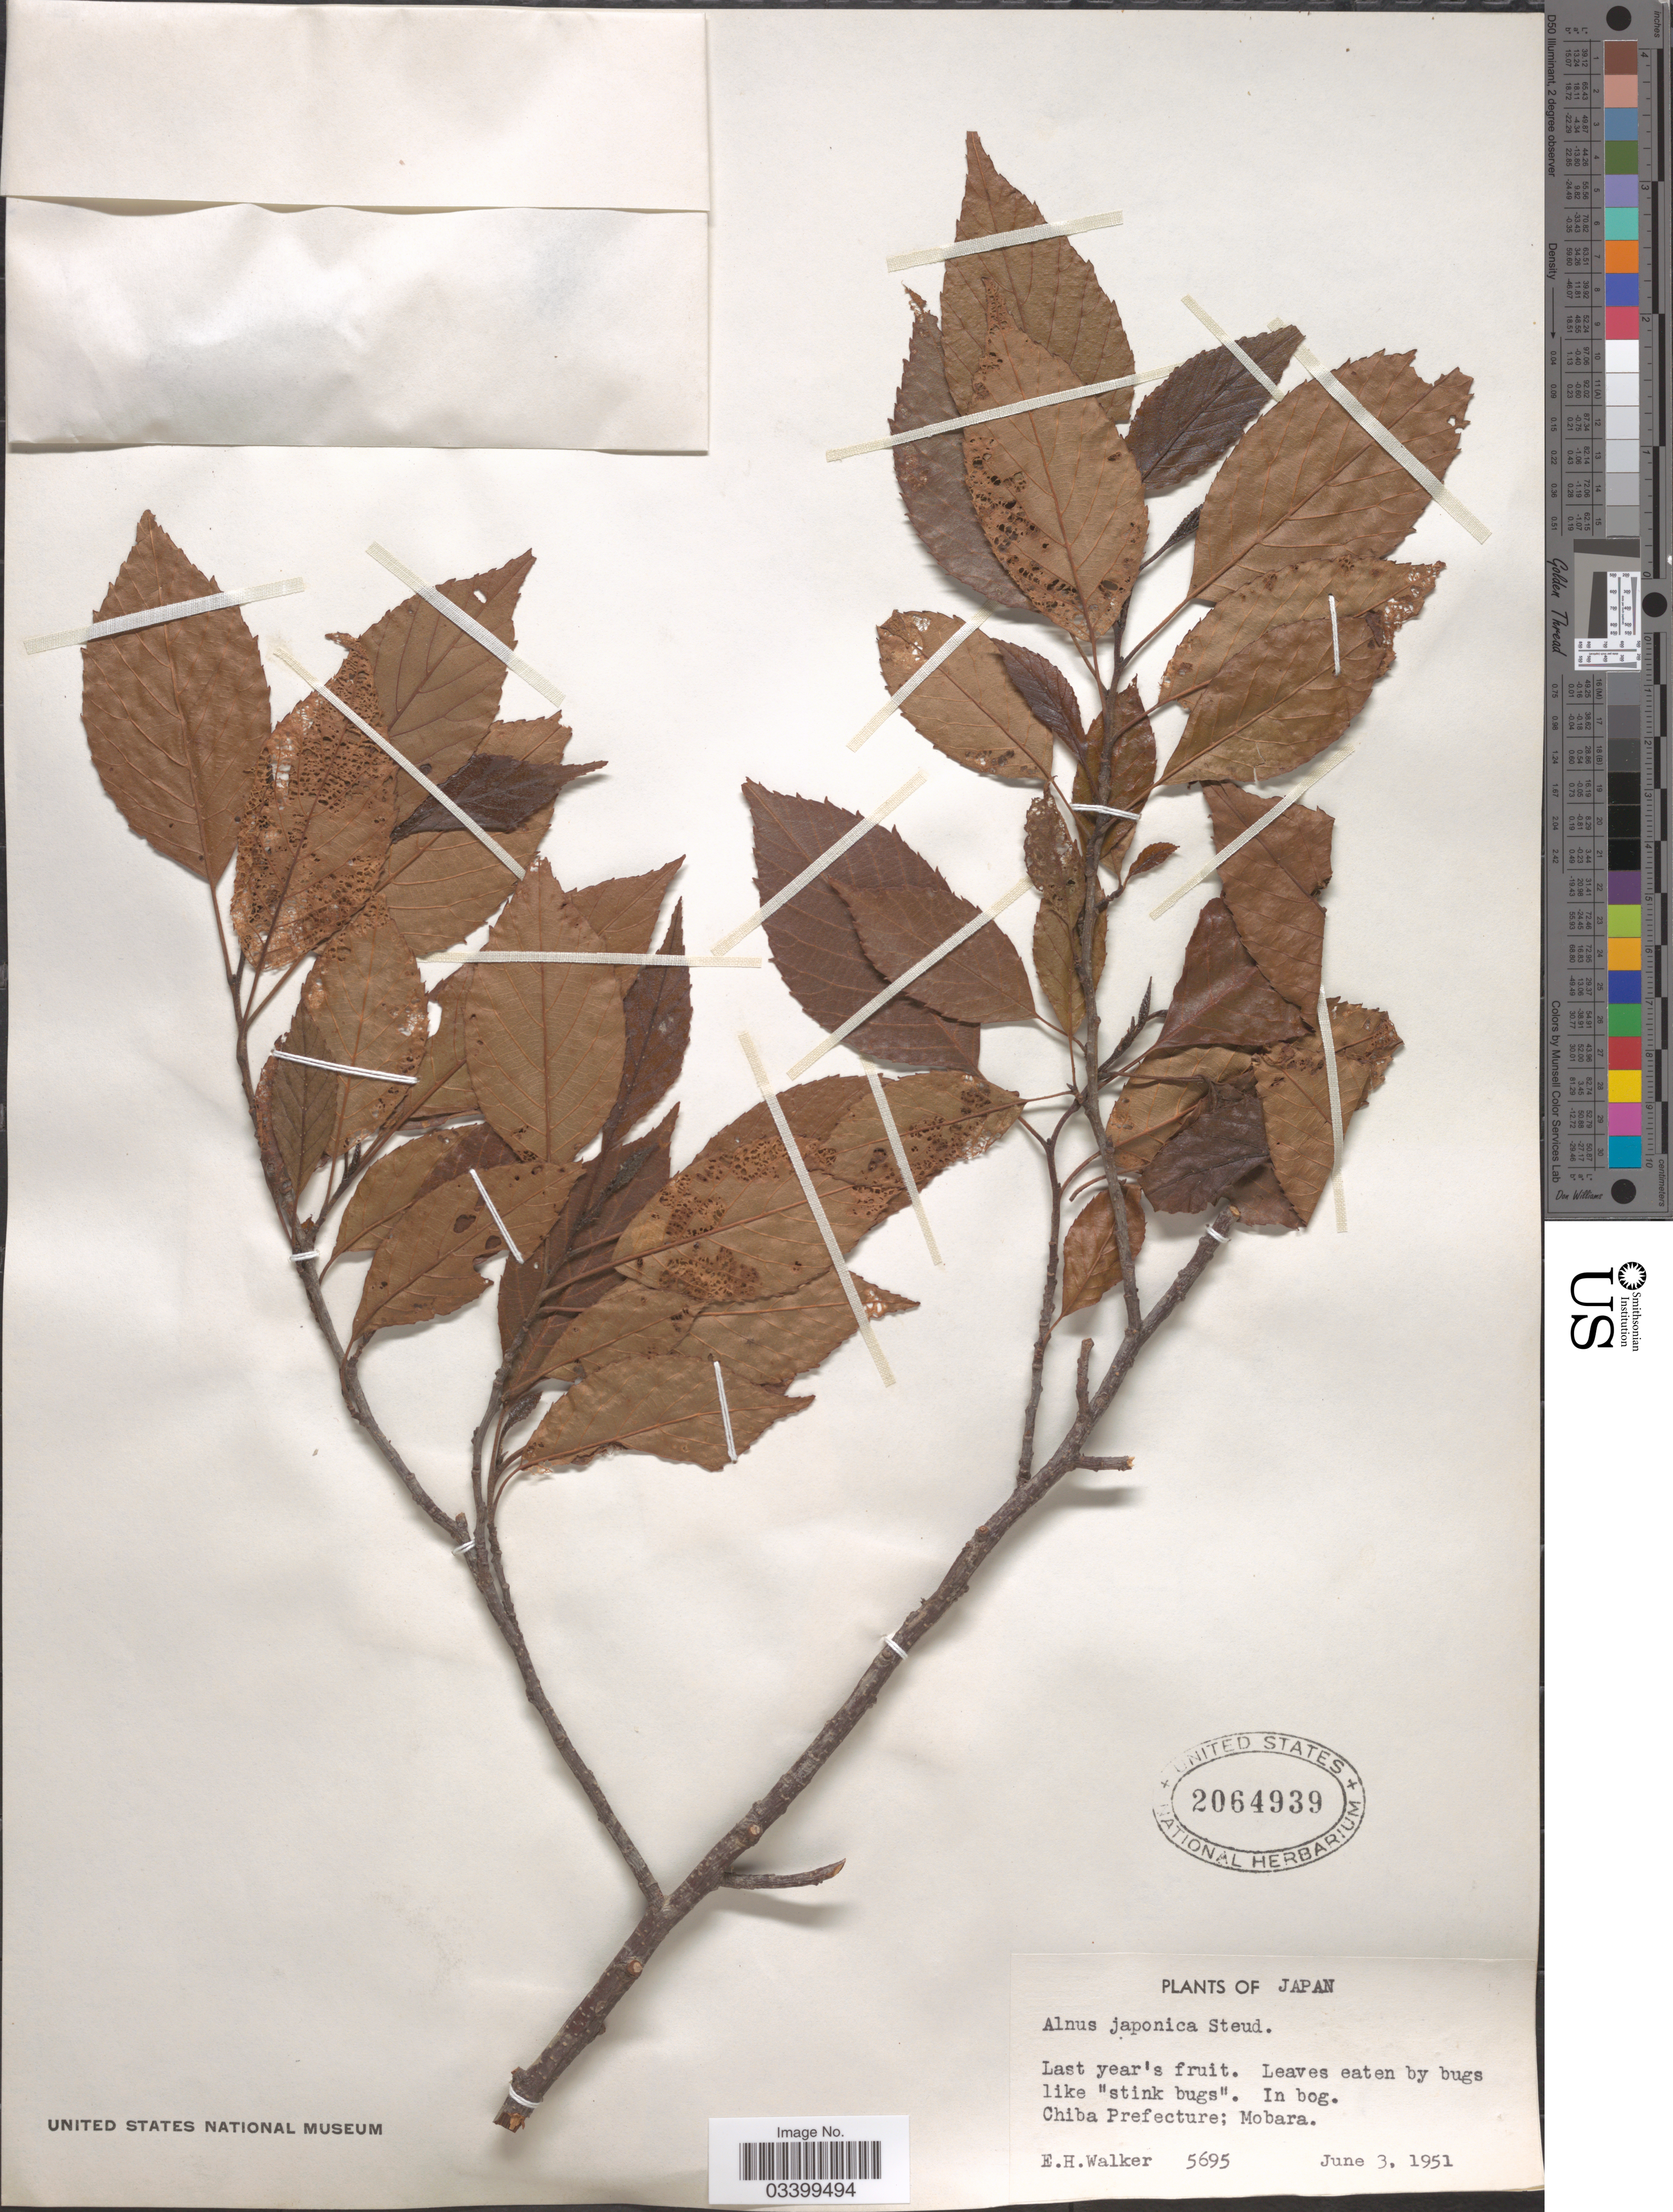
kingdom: Plantae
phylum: Tracheophyta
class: Magnoliopsida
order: Fagales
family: Betulaceae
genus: Alnus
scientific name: Alnus japonica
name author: (Thunb.) Steud.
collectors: E. H. Walker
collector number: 5695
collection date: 1951-06-03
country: Japan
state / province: Tiba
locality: Chiba Prefecture; Mobara.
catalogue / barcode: US 2064939